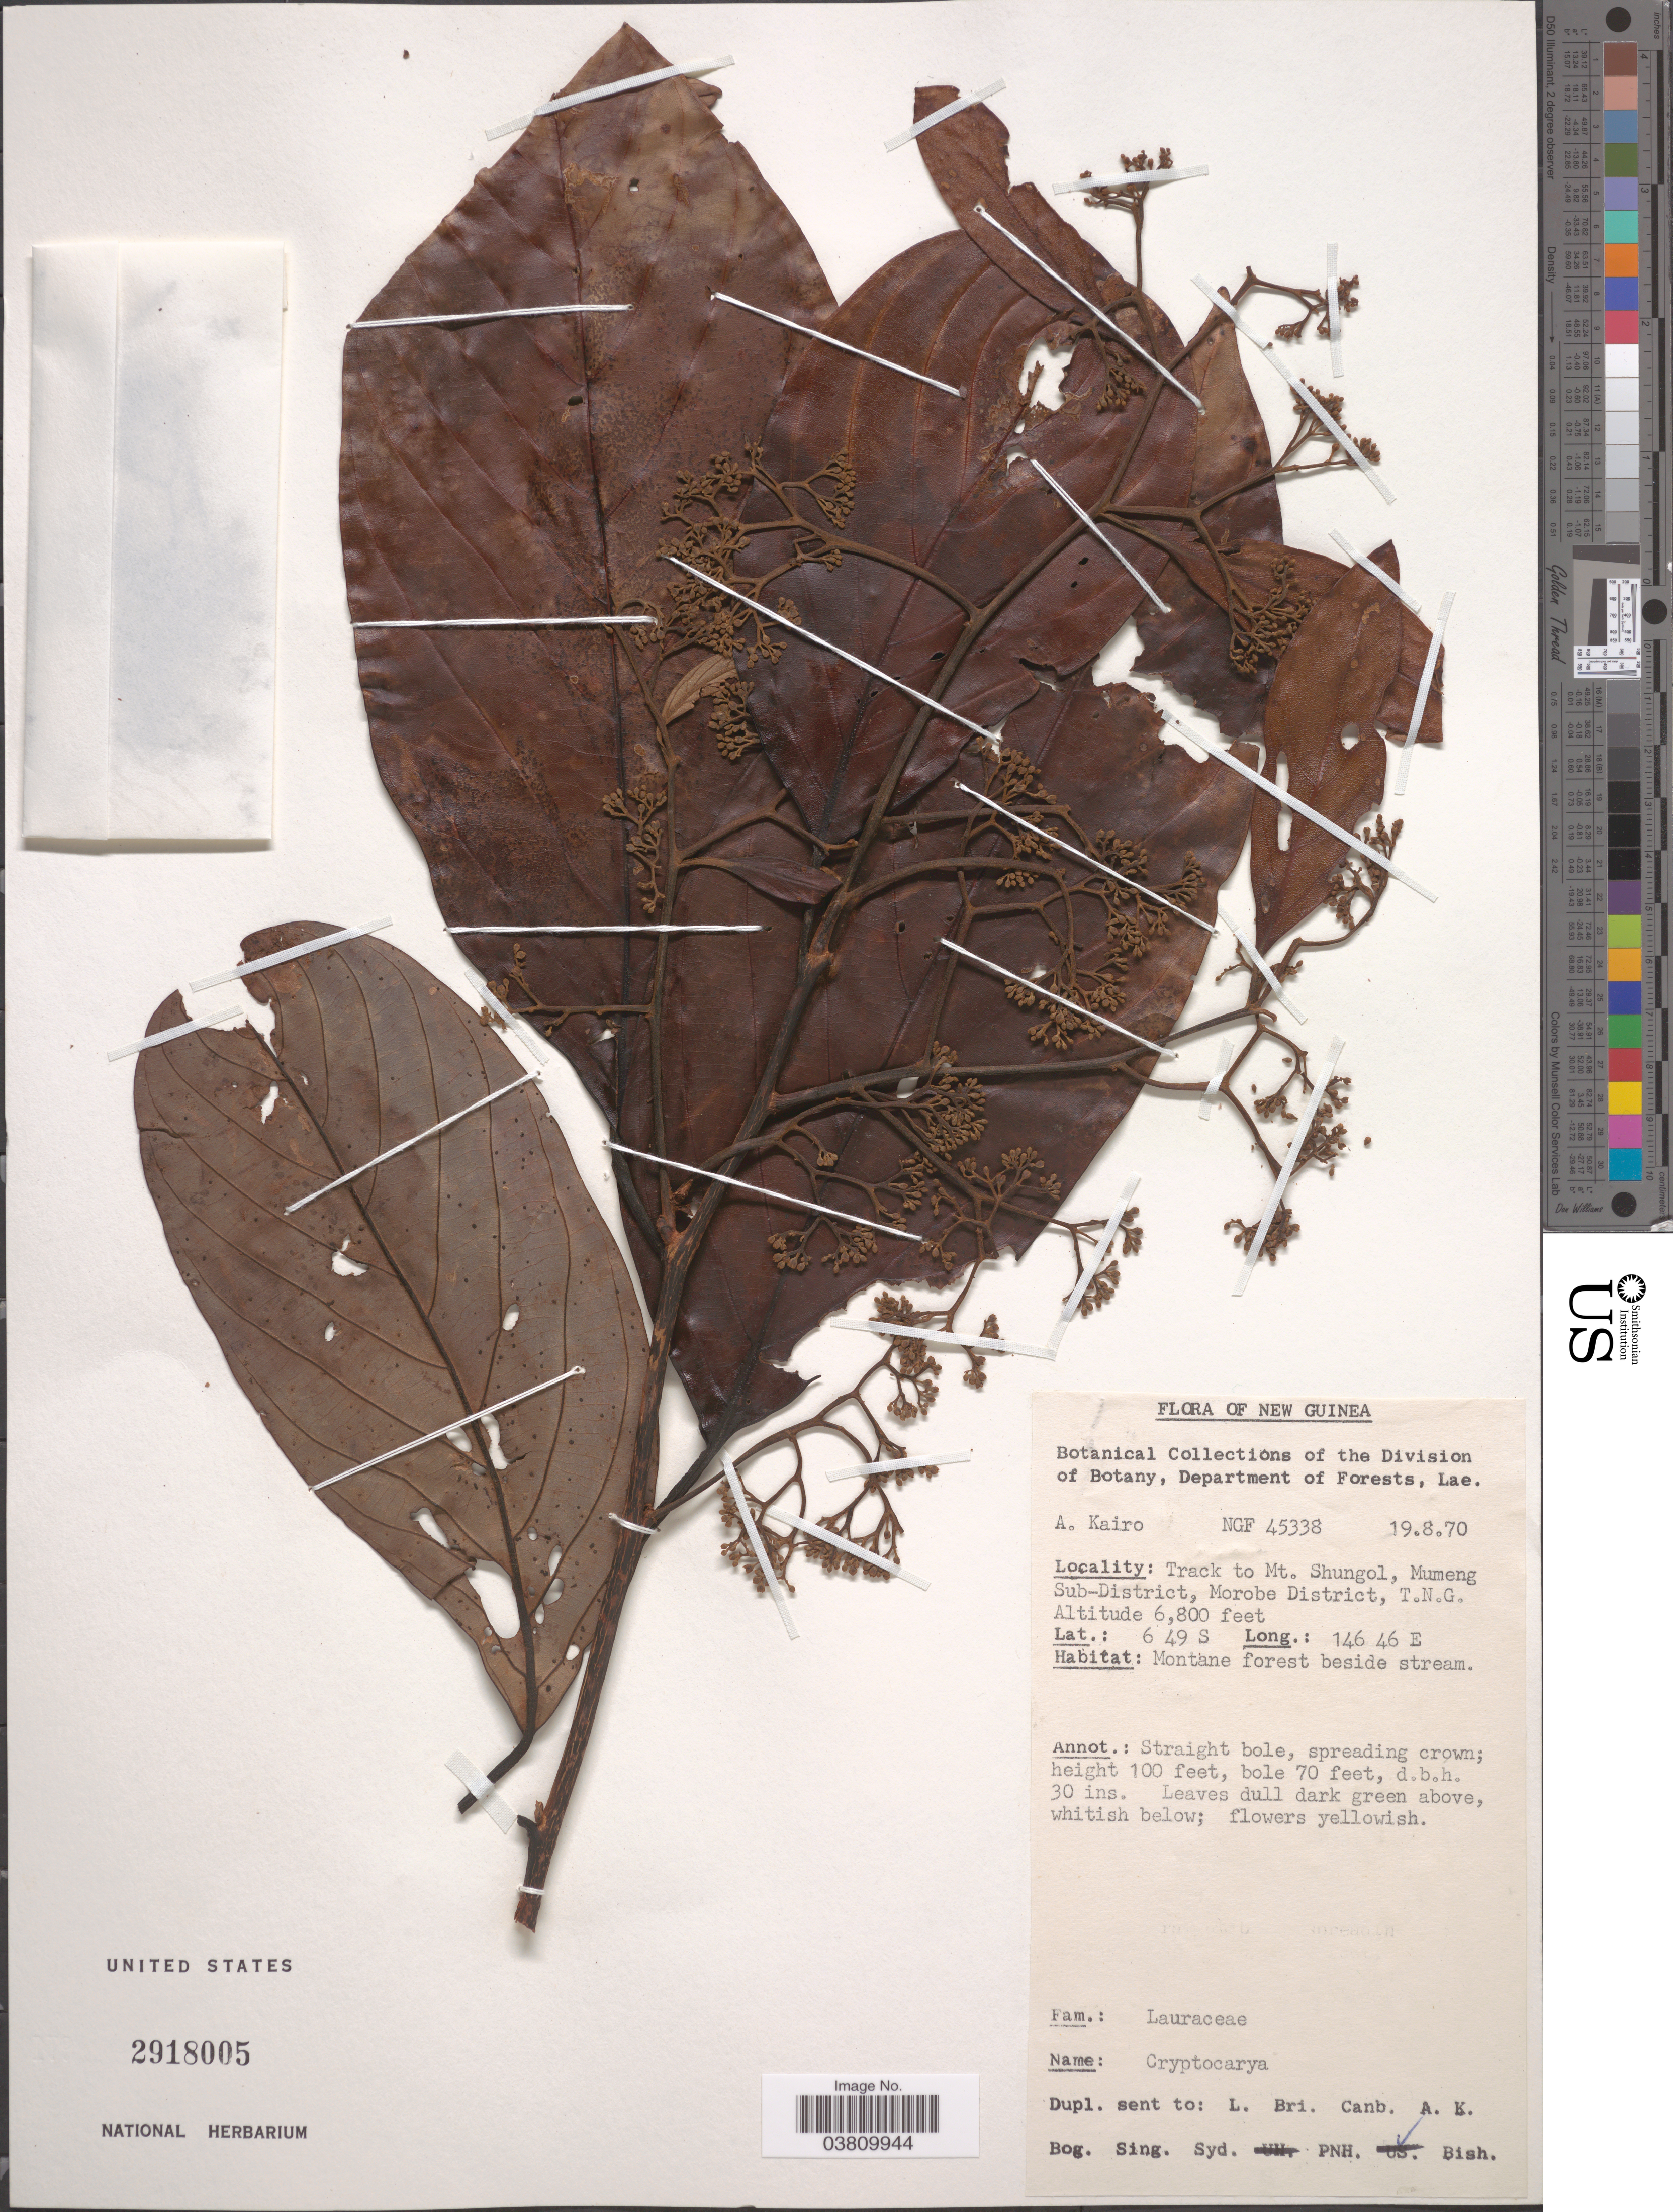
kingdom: Plantae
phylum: Tracheophyta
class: Magnoliopsida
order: Laurales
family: Lauraceae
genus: Cryptocarya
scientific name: Cryptocarya sp.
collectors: A. Kairo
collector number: NGF45338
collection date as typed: Transcribed d/m/y: 19/8/70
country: Papua New Guinea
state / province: Morobe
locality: New Guinea. Track to Mt. Shungol, Mumeng Sub-District, Morobe District, T.N.G.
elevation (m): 2073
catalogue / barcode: US 2918005